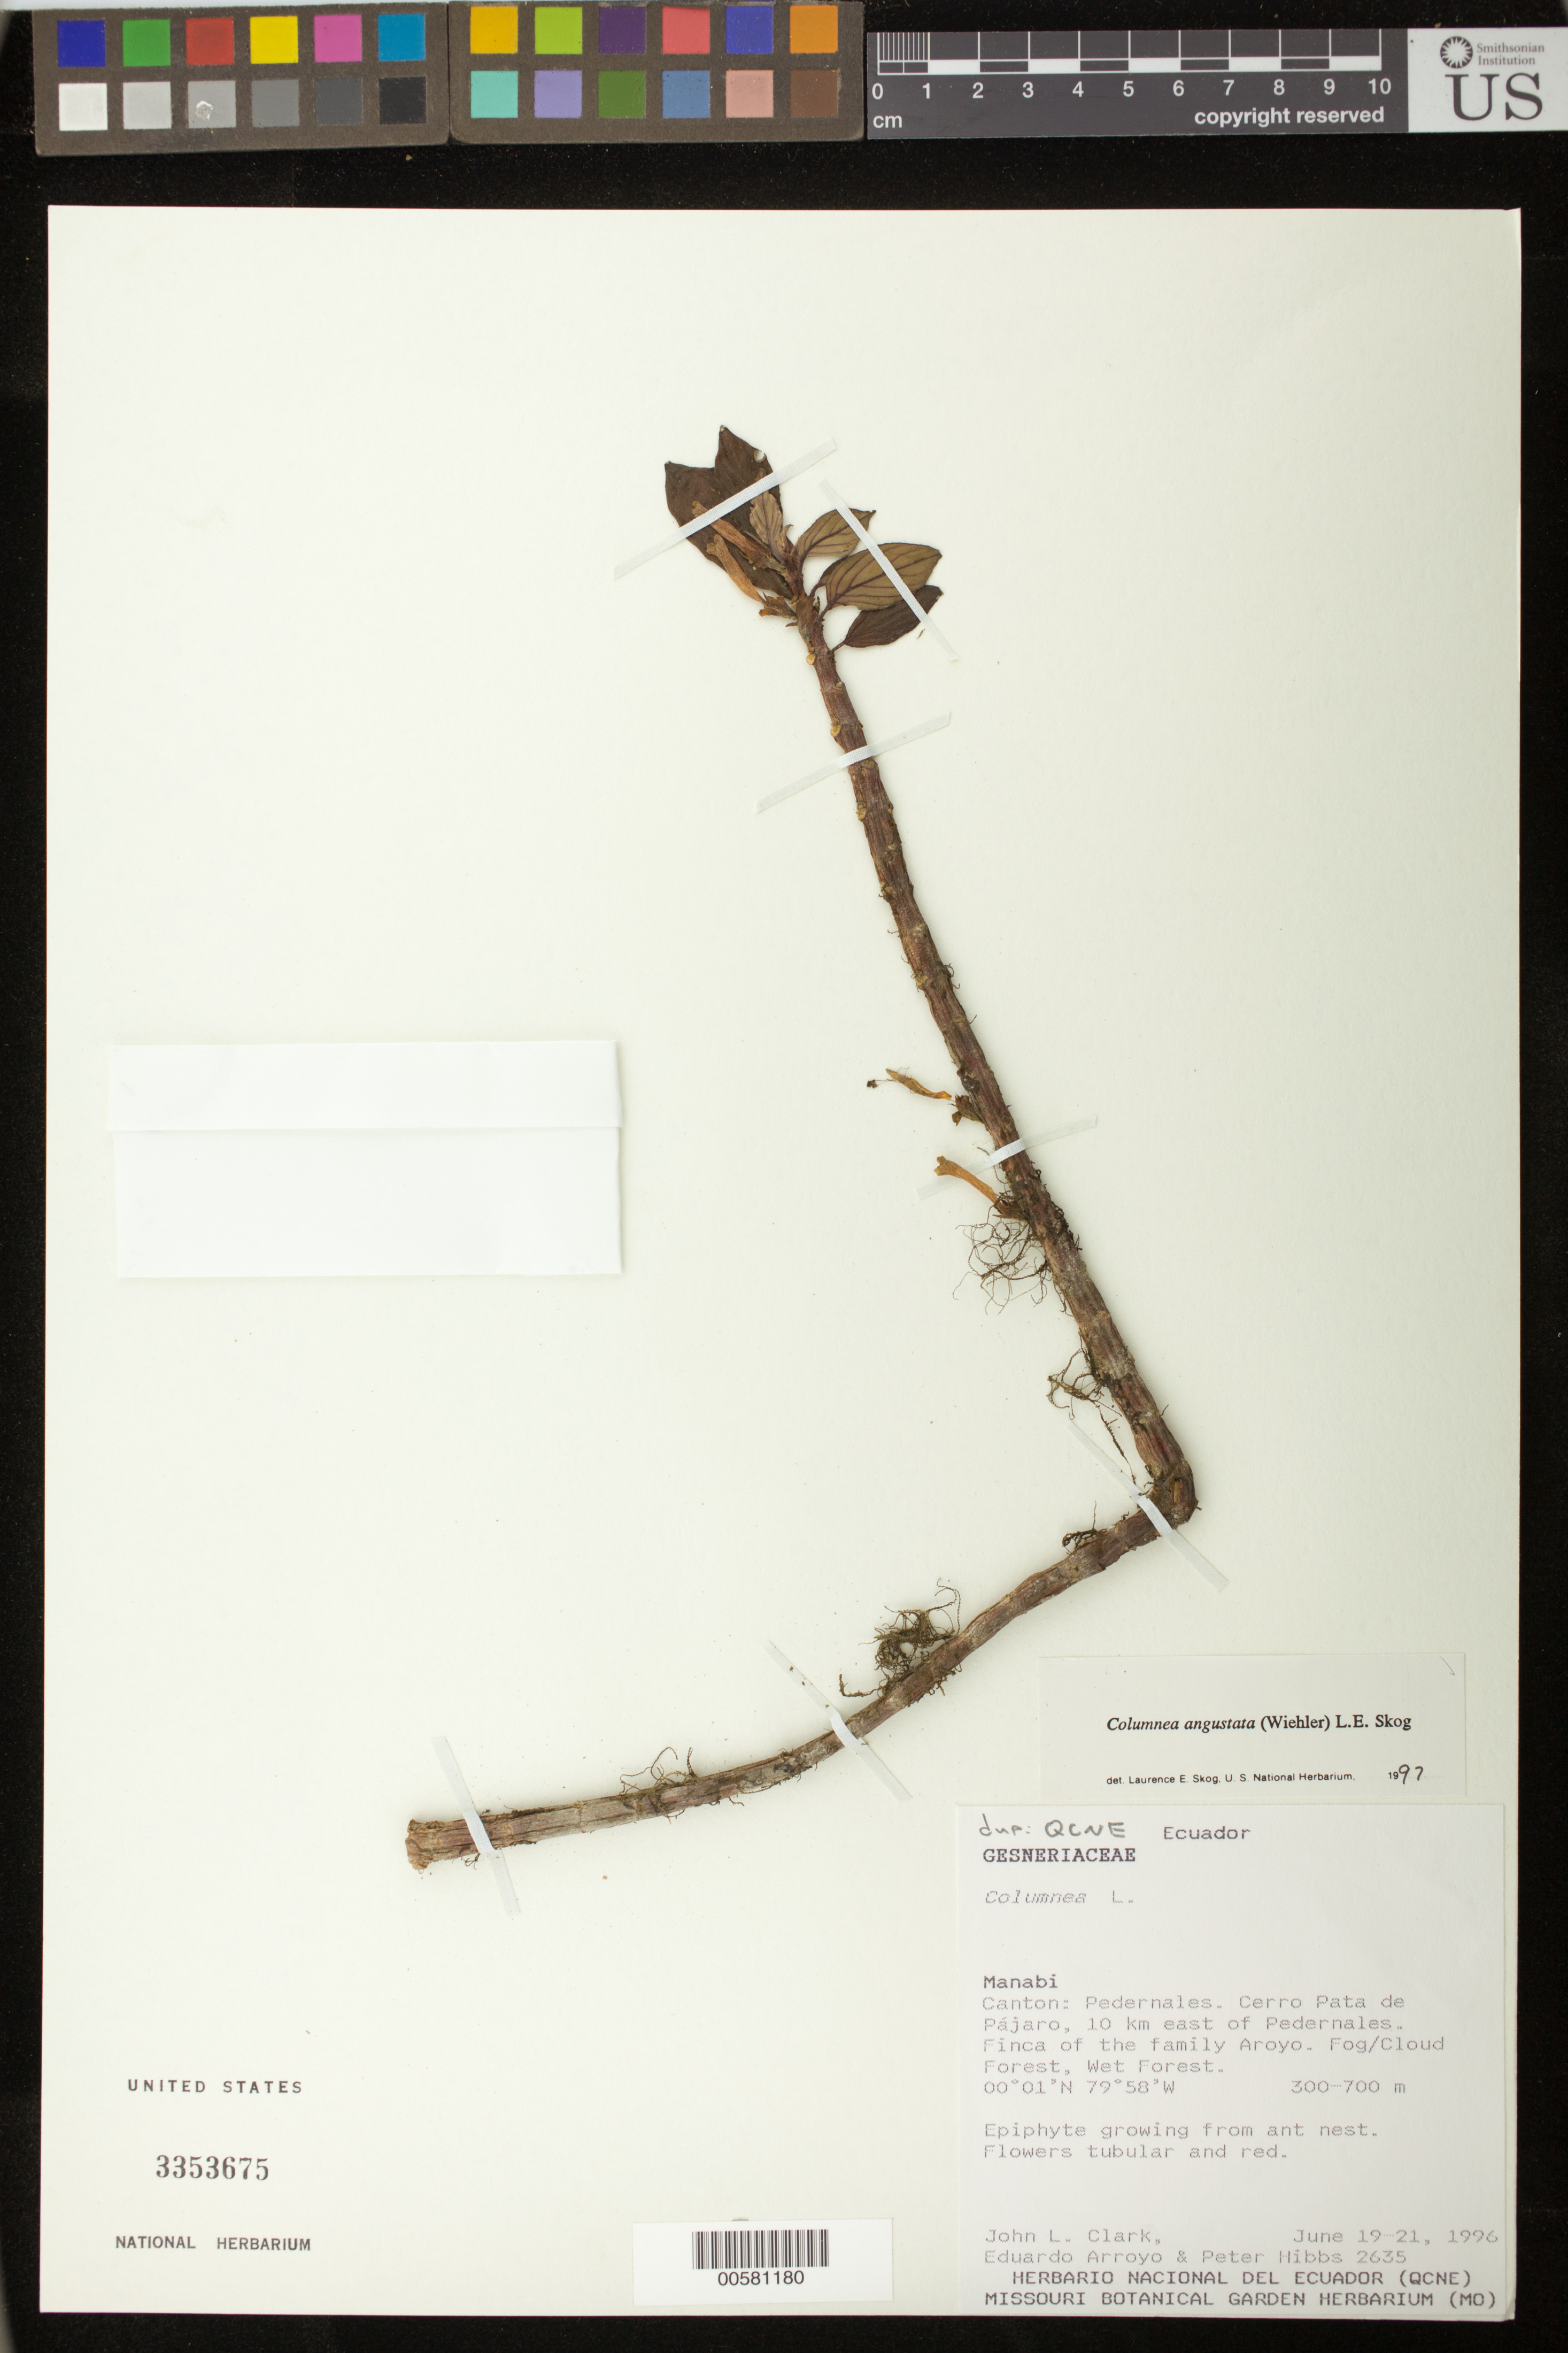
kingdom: Plantae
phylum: Tracheophyta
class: Magnoliopsida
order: Lamiales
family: Gesneriaceae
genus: Columnea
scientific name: Columnea angustata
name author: (Wiehler) L.E. Skog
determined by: Skog, Laurence E.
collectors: J. L. Clark, E. Arroyo & P. Hibbs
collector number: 2635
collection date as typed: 19-21 Jun 1996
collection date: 1996-06-19/1996-06-21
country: Ecuador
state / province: Manabí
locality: Canton Pedernales, Cerro Pata de Pájaro, 10 km E of Pedernales, Finca of the family Aroyo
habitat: Fog/cloud forest, wet forest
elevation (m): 300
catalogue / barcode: US 3353675